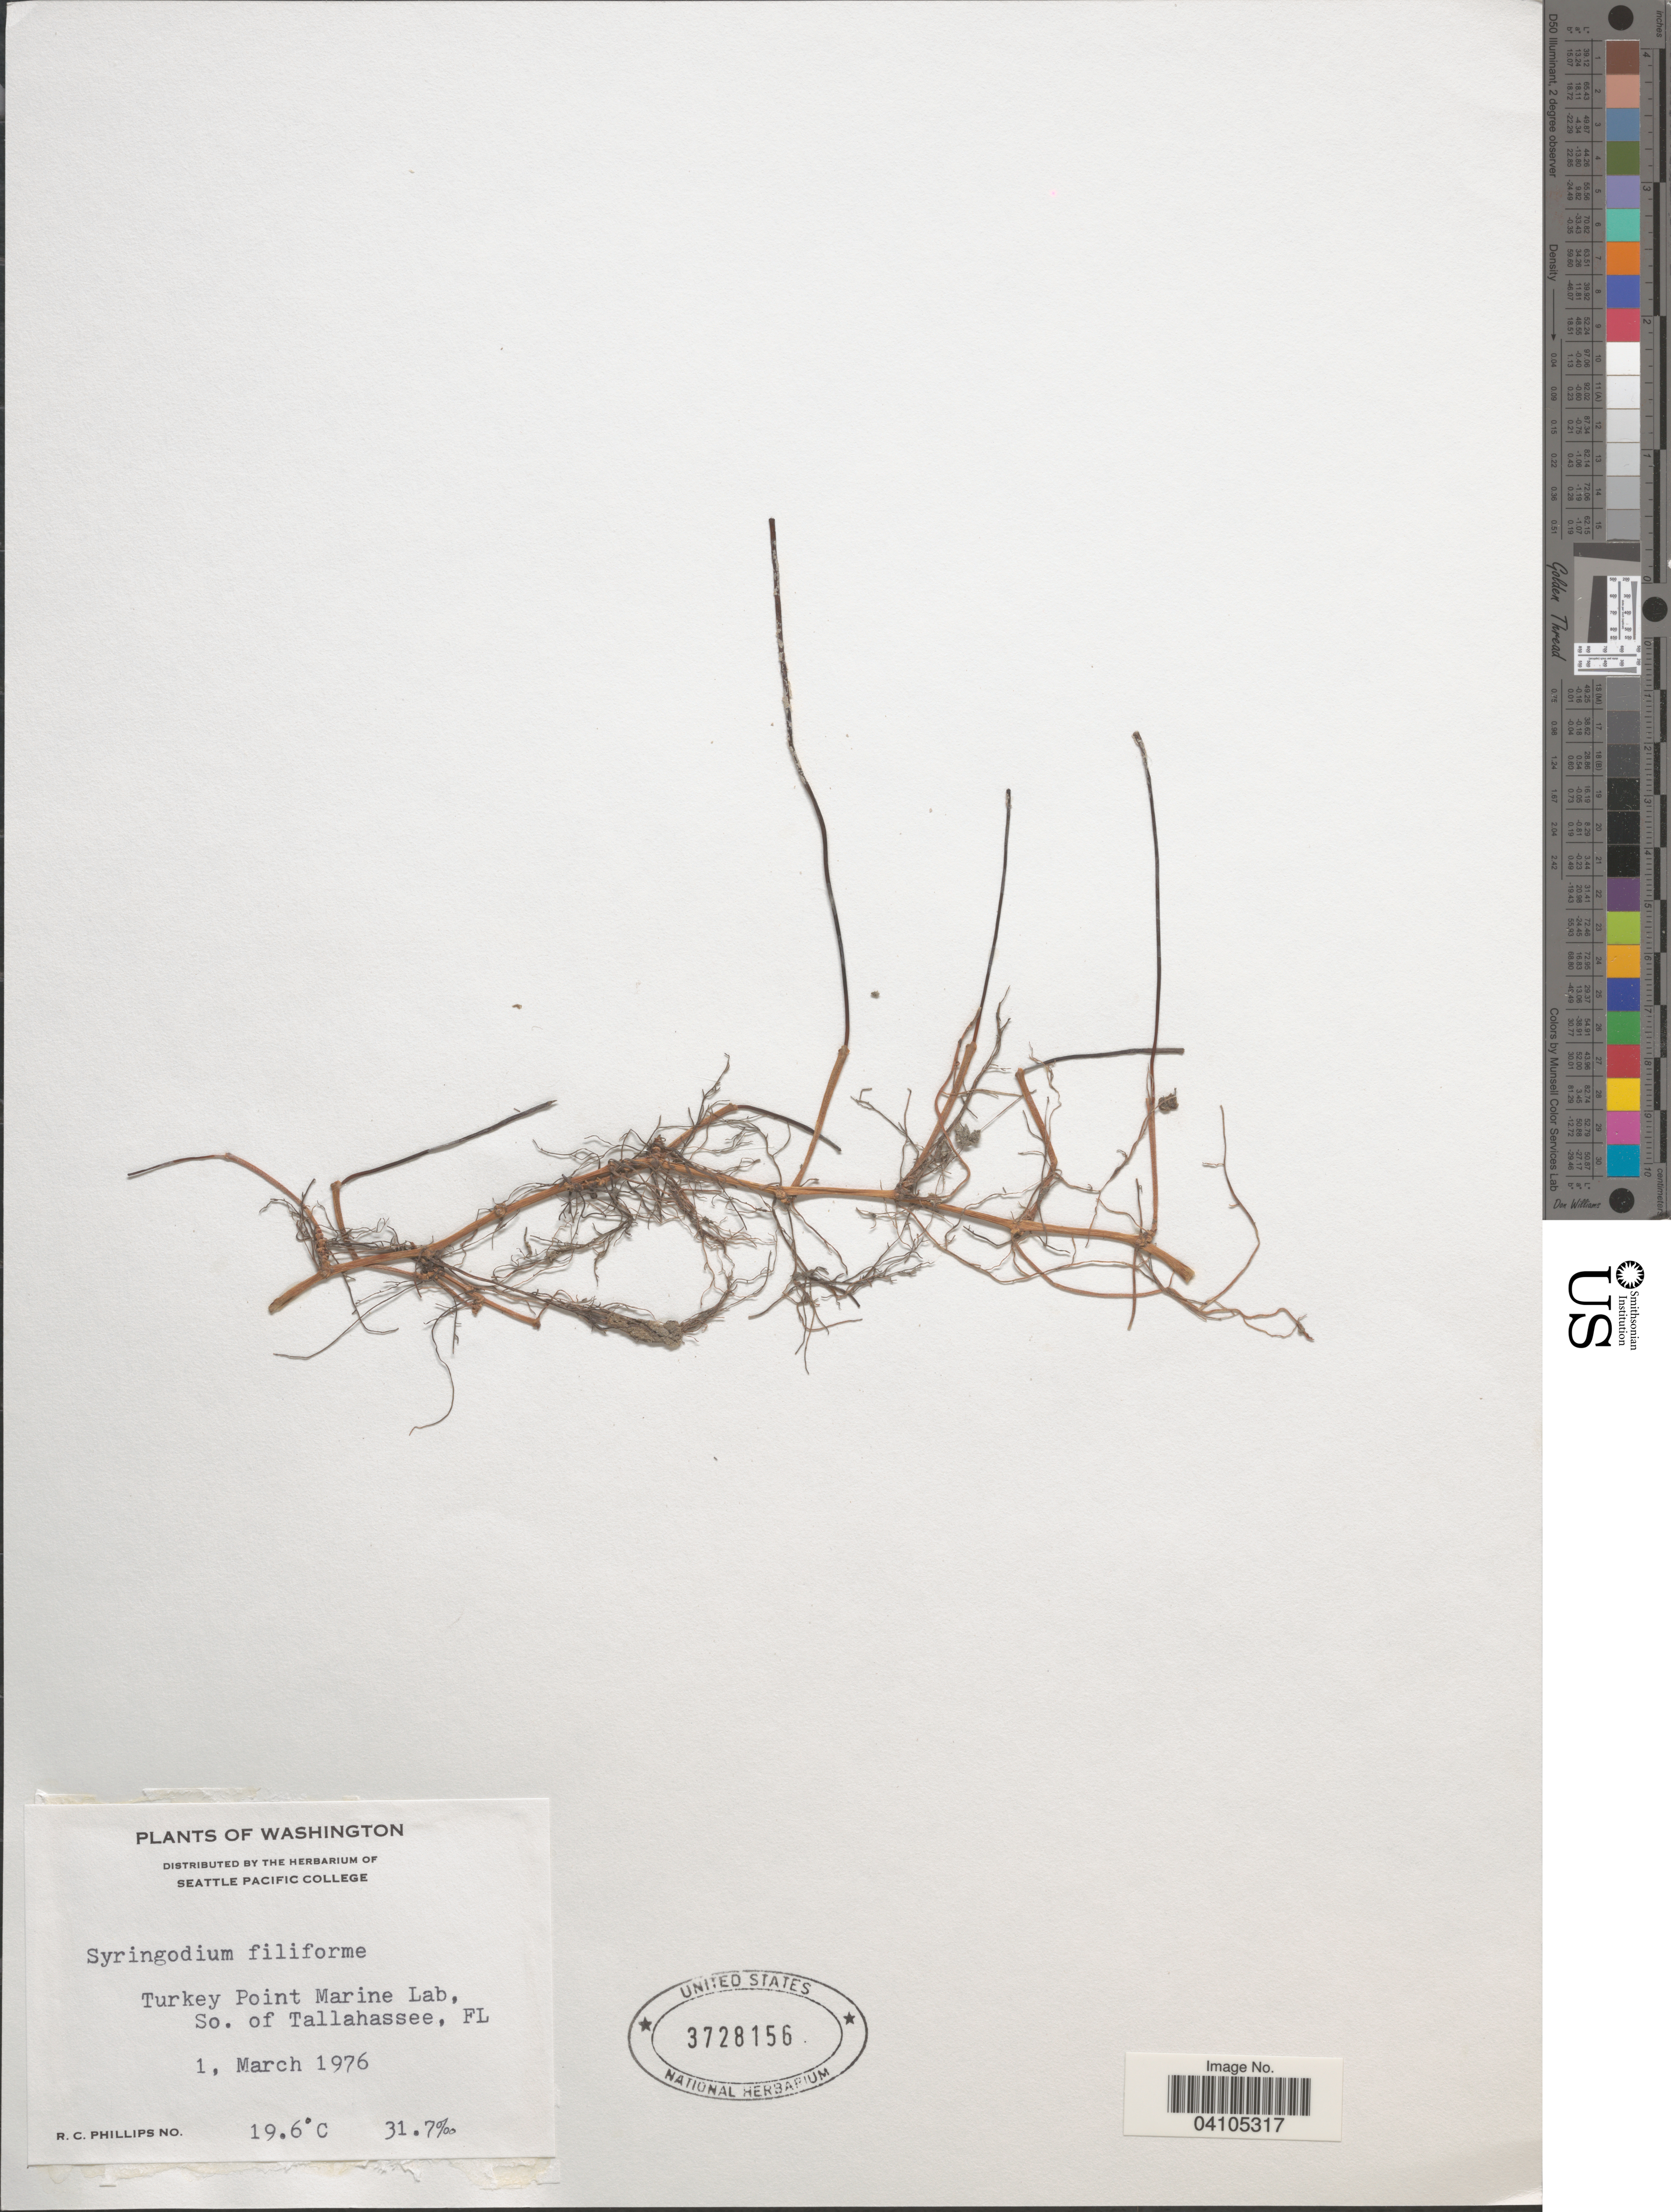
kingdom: Plantae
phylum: Tracheophyta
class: Liliopsida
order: Alismatales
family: Cymodoceaceae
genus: Syringodium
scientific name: Syringodium filiforme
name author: Kütz.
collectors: R. C. Phillips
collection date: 1976-03-01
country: United States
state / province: Florida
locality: Turkey Point Marine Lab, So. of Tallahassee.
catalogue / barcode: US 3728156